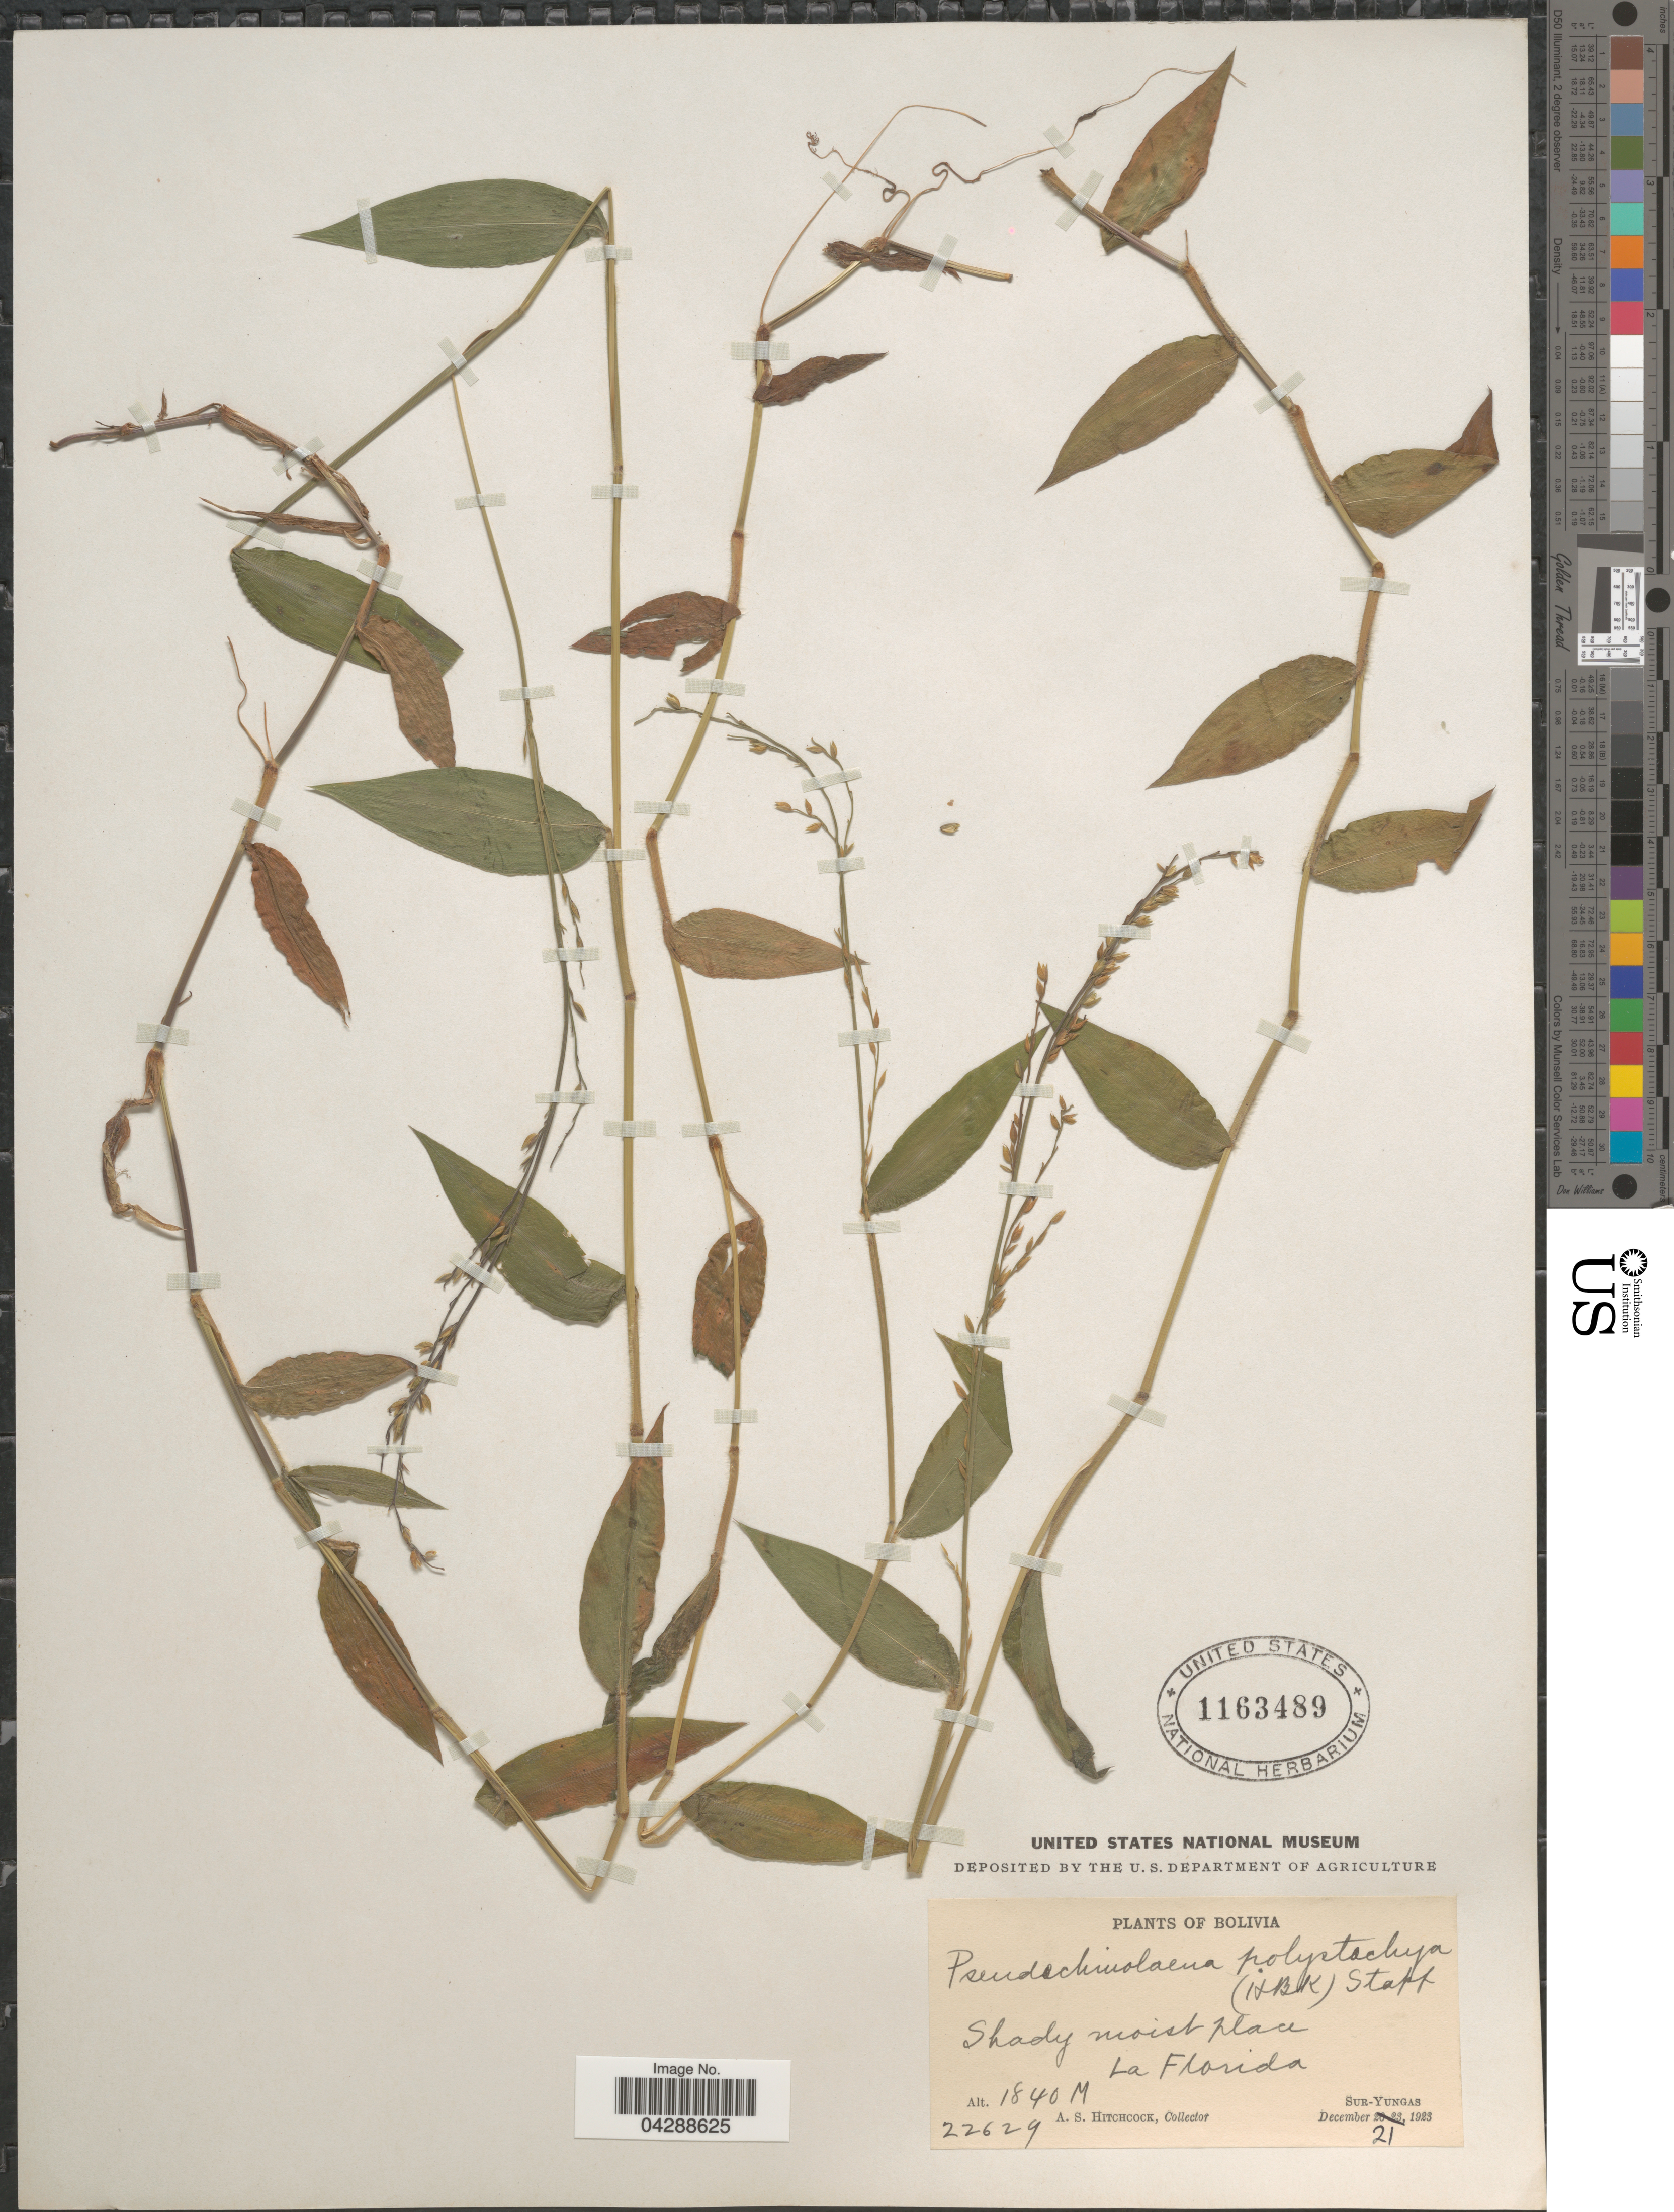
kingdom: Plantae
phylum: Tracheophyta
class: Liliopsida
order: Poales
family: Poaceae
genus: Pseudechinolaena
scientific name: Pseudechinolaena polystachya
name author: (Kunth) Stapf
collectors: A. S. Hitchcock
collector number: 22629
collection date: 1923-12-21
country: Bolivia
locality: La Florida. Sur-Yungas.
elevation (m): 1840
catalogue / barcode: US 1163489